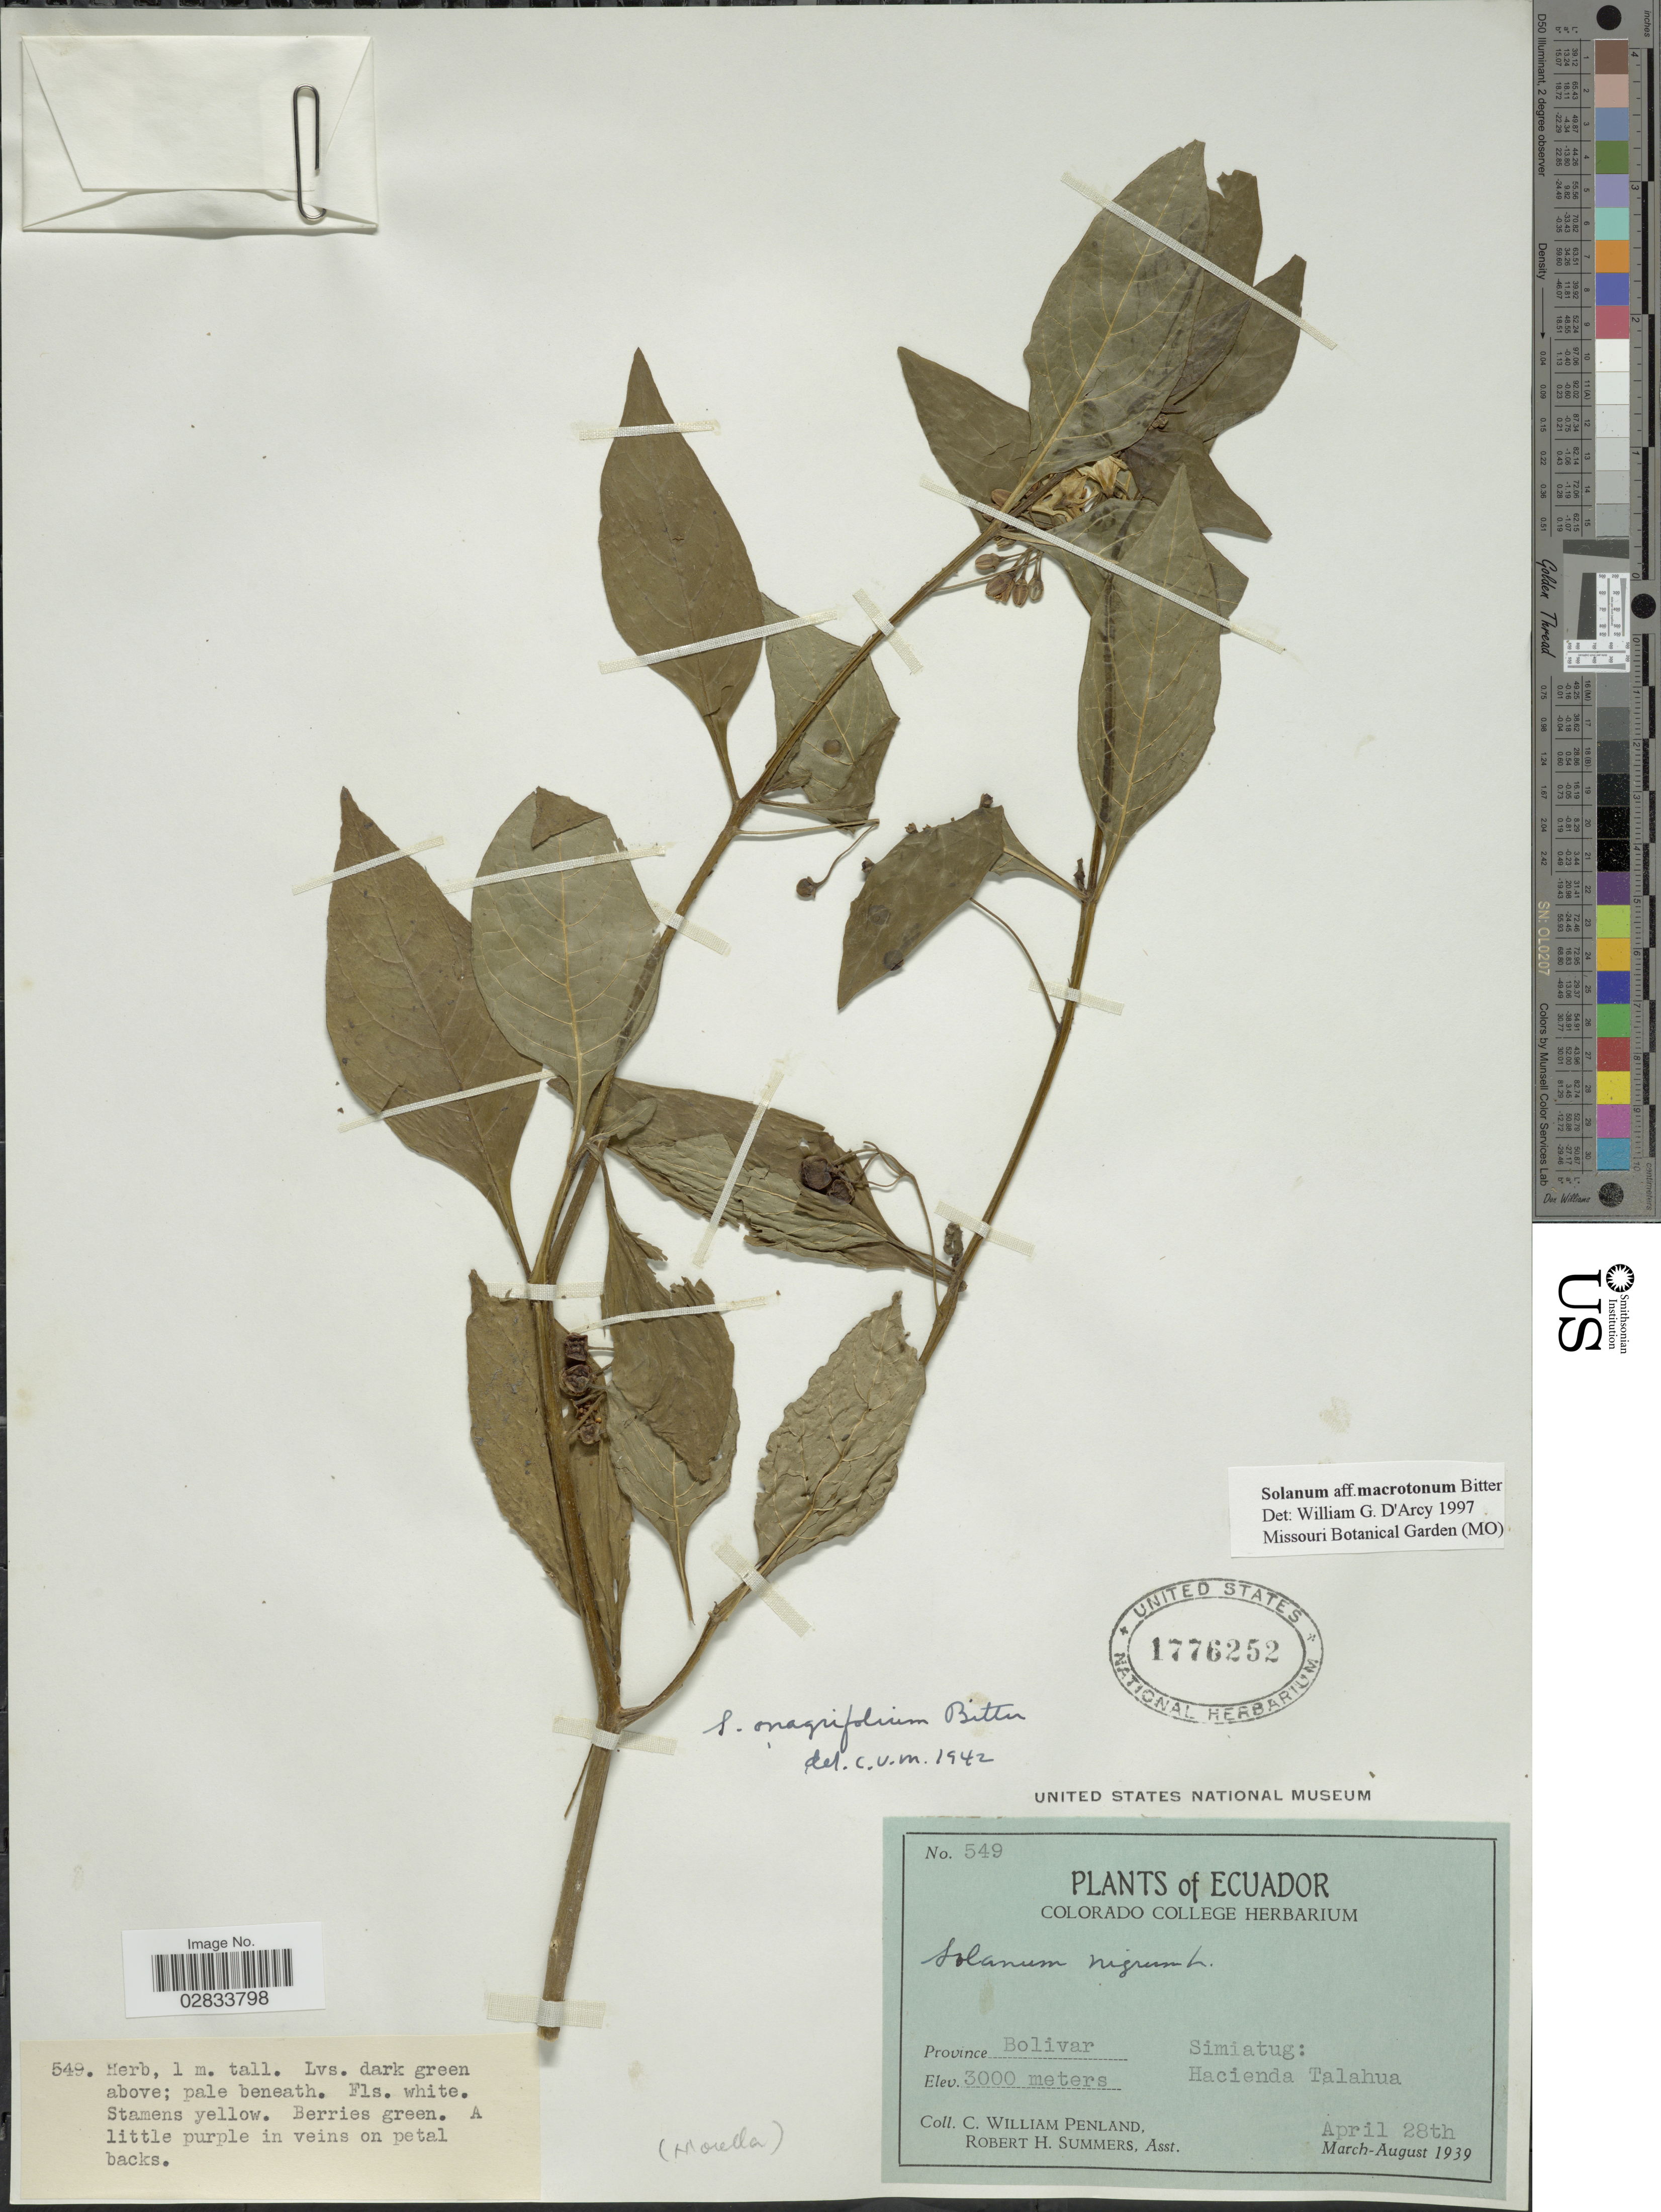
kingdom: Plantae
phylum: Tracheophyta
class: Magnoliopsida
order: Solanales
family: Solanaceae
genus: Solanum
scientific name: Solanum macrotonum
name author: Bitter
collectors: C. W. Penland & R. Summers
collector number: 549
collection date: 1939-04-28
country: Ecuador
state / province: Bolívar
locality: Province Bolivar, Simiatug: Hacienda Talahua.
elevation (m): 3000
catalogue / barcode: US 1776252